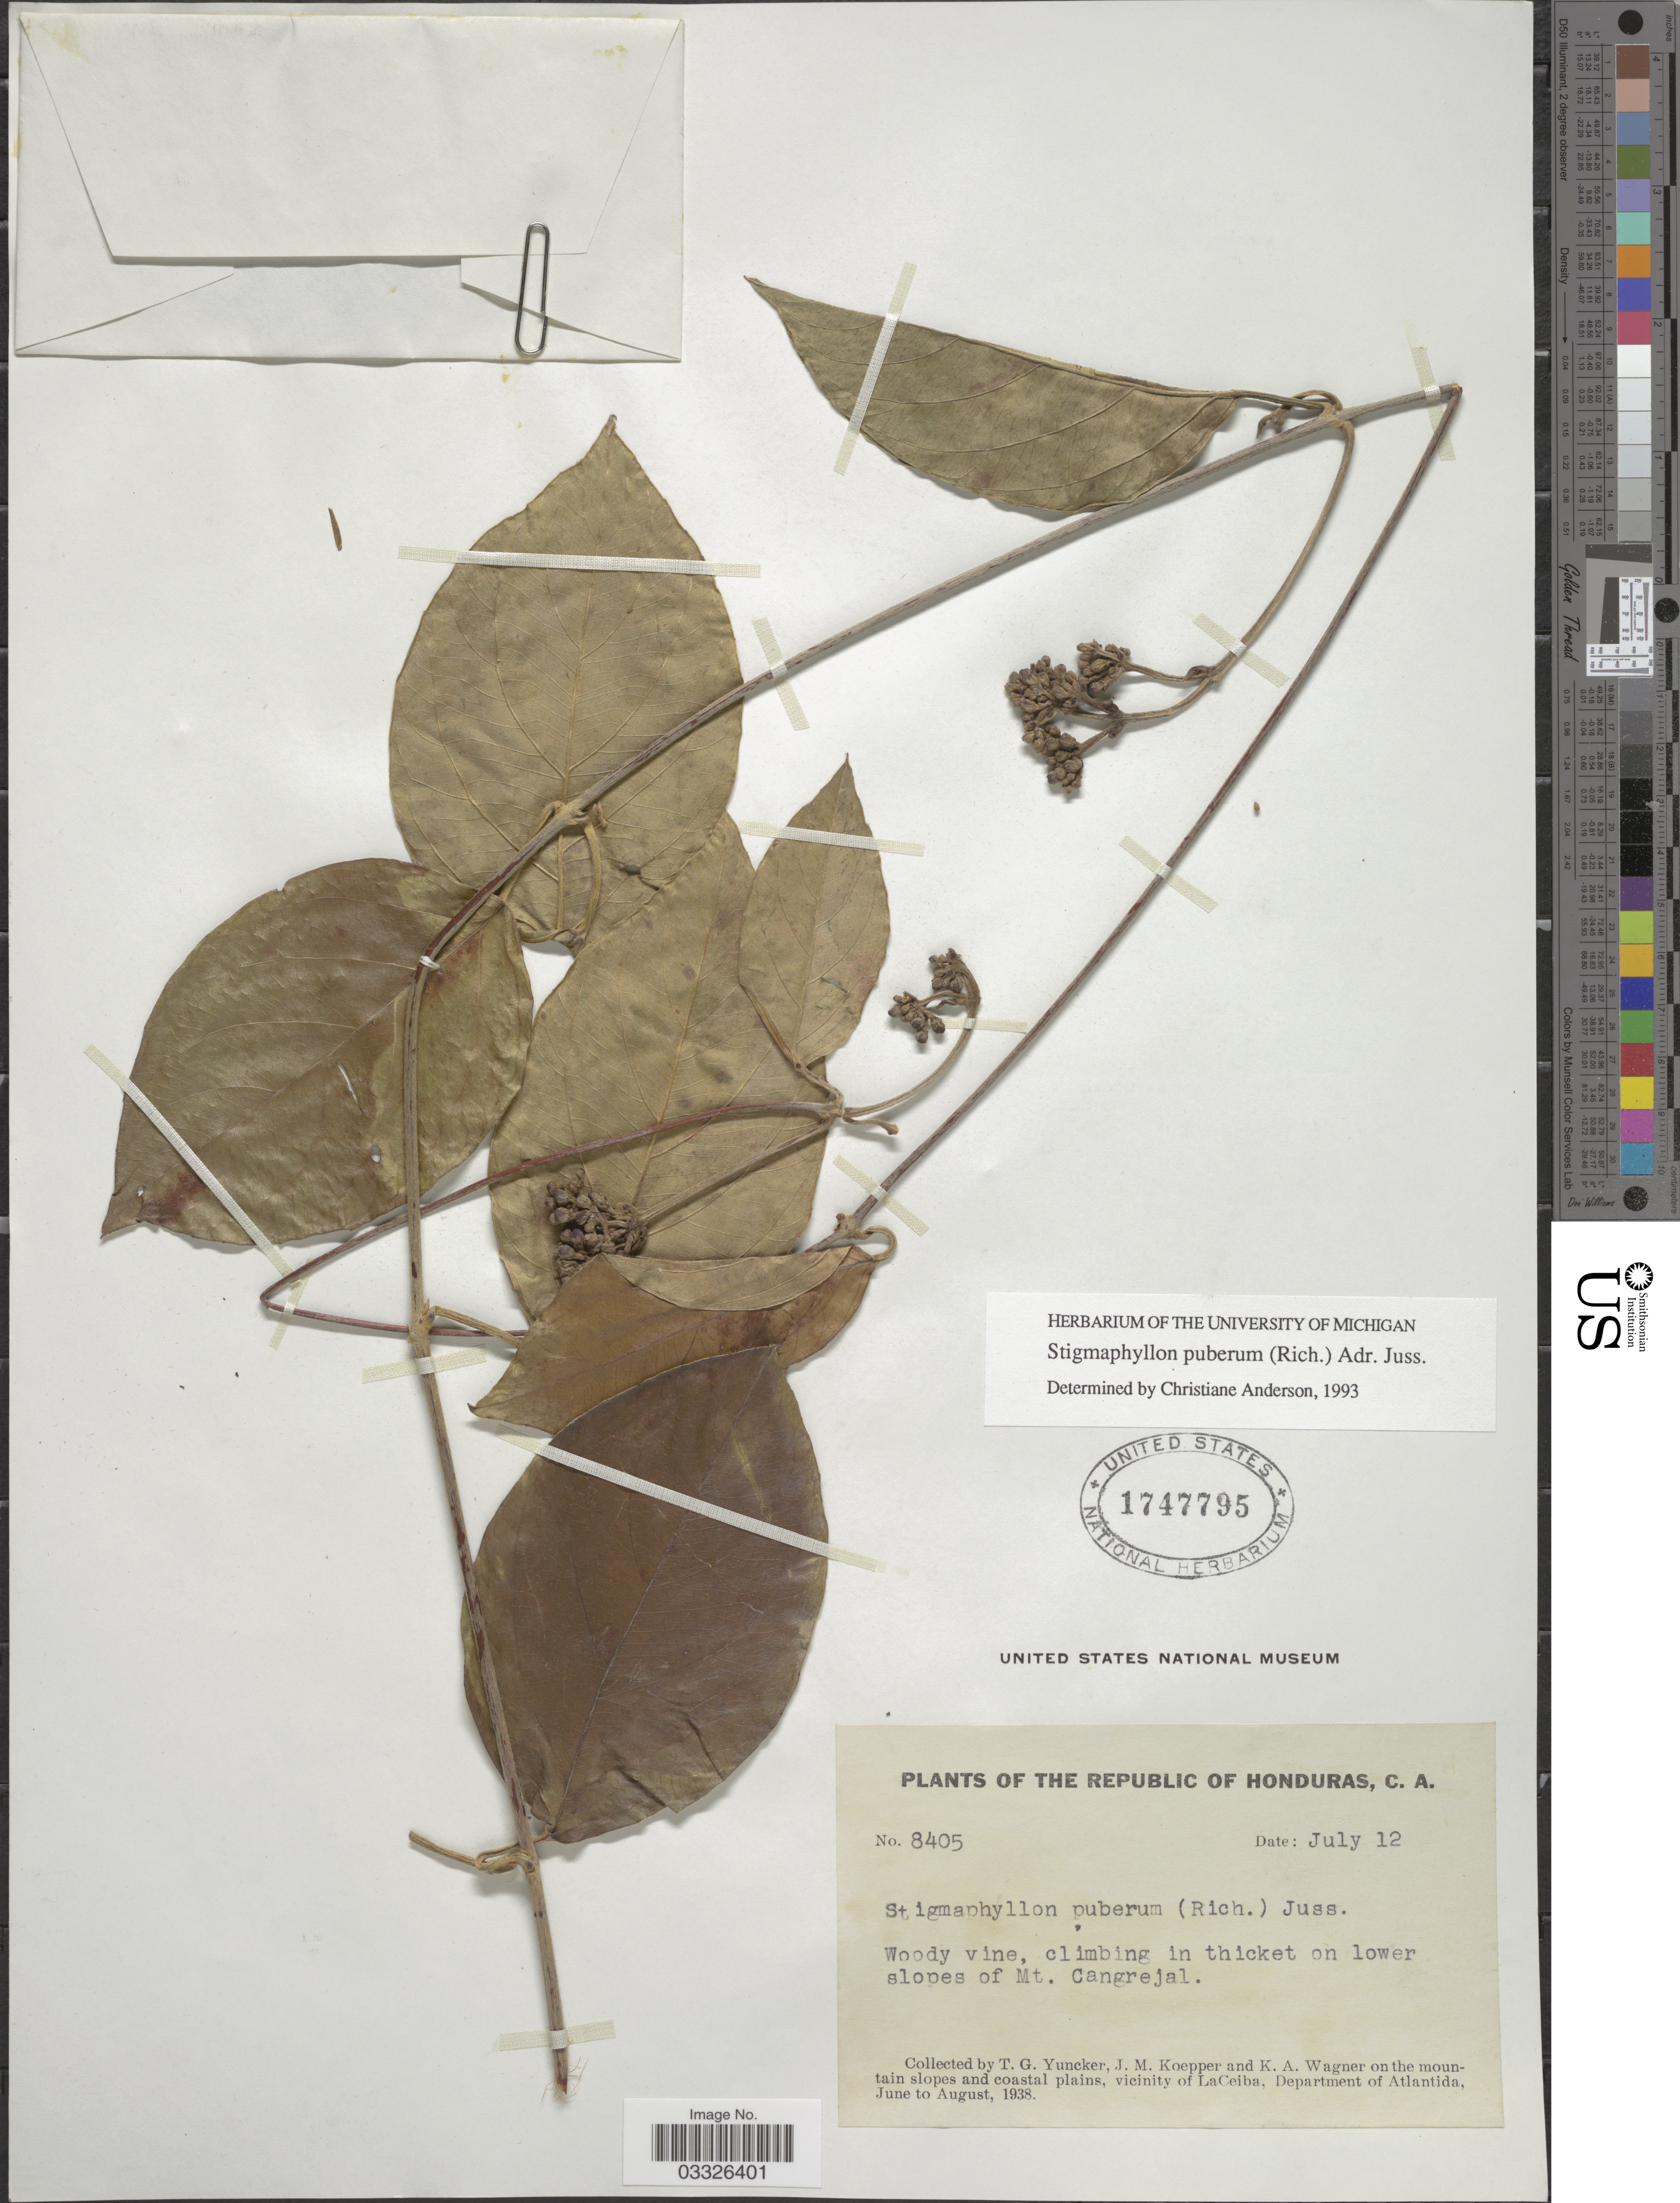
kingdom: Plantae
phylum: Tracheophyta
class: Magnoliopsida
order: Malpighiales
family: Malpighiaceae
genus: Stigmaphyllon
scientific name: Stigmaphyllon puberum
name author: (Rich.) A. Juss.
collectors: T. G. Yuncker, J. M. Koepper & K. A. Wagner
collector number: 8405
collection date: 1938-07-12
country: Honduras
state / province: Atlántida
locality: On lower slopes of Mt. Cangrejal. On the mountain slopes and coastal plains, vicinity of LaCeiba, Department of Atlantida.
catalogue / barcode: US 1747795